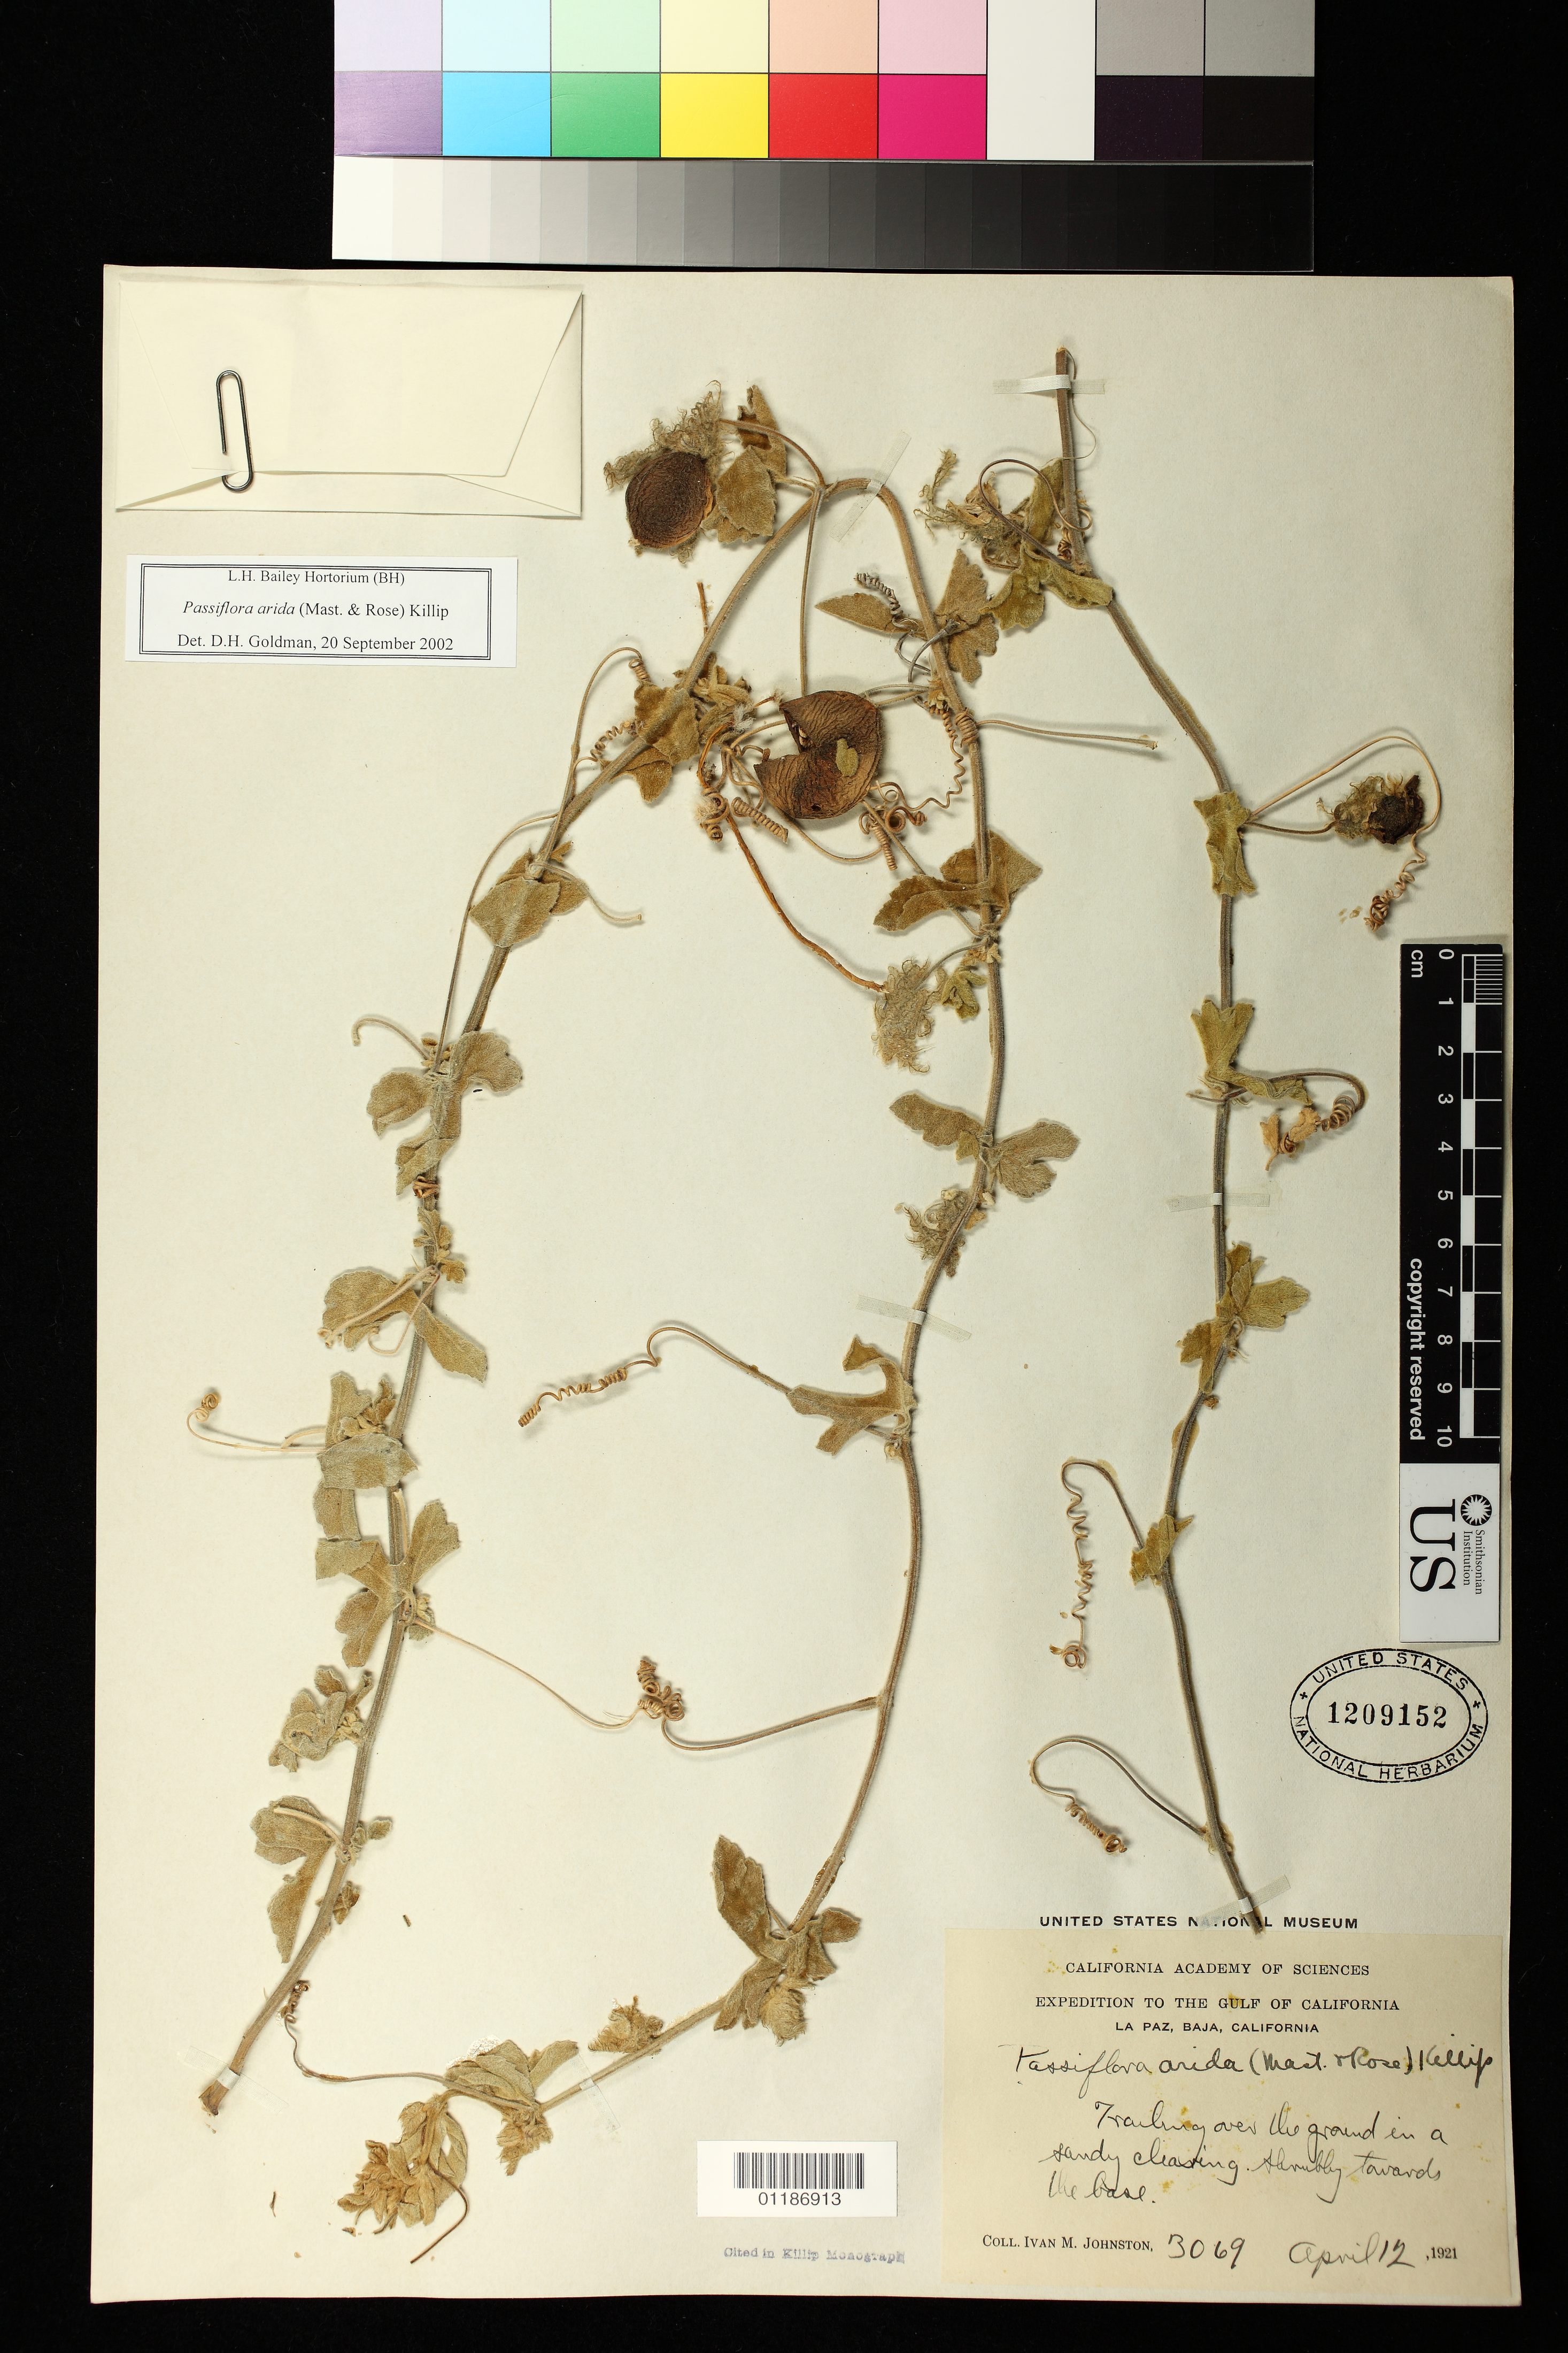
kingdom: Plantae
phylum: Tracheophyta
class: Magnoliopsida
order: Malpighiales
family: Passifloraceae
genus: Passiflora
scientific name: Passiflora pentaschista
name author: (Killip) Svoboda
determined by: Svoboda, Harlan T., (NA), US Department of Agriculture (UNITED STATES)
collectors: I.M. Johnston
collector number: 3069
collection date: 1921-04-12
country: Mexico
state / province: Baja California Sur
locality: sandy clearing La Paz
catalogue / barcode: US 1209152